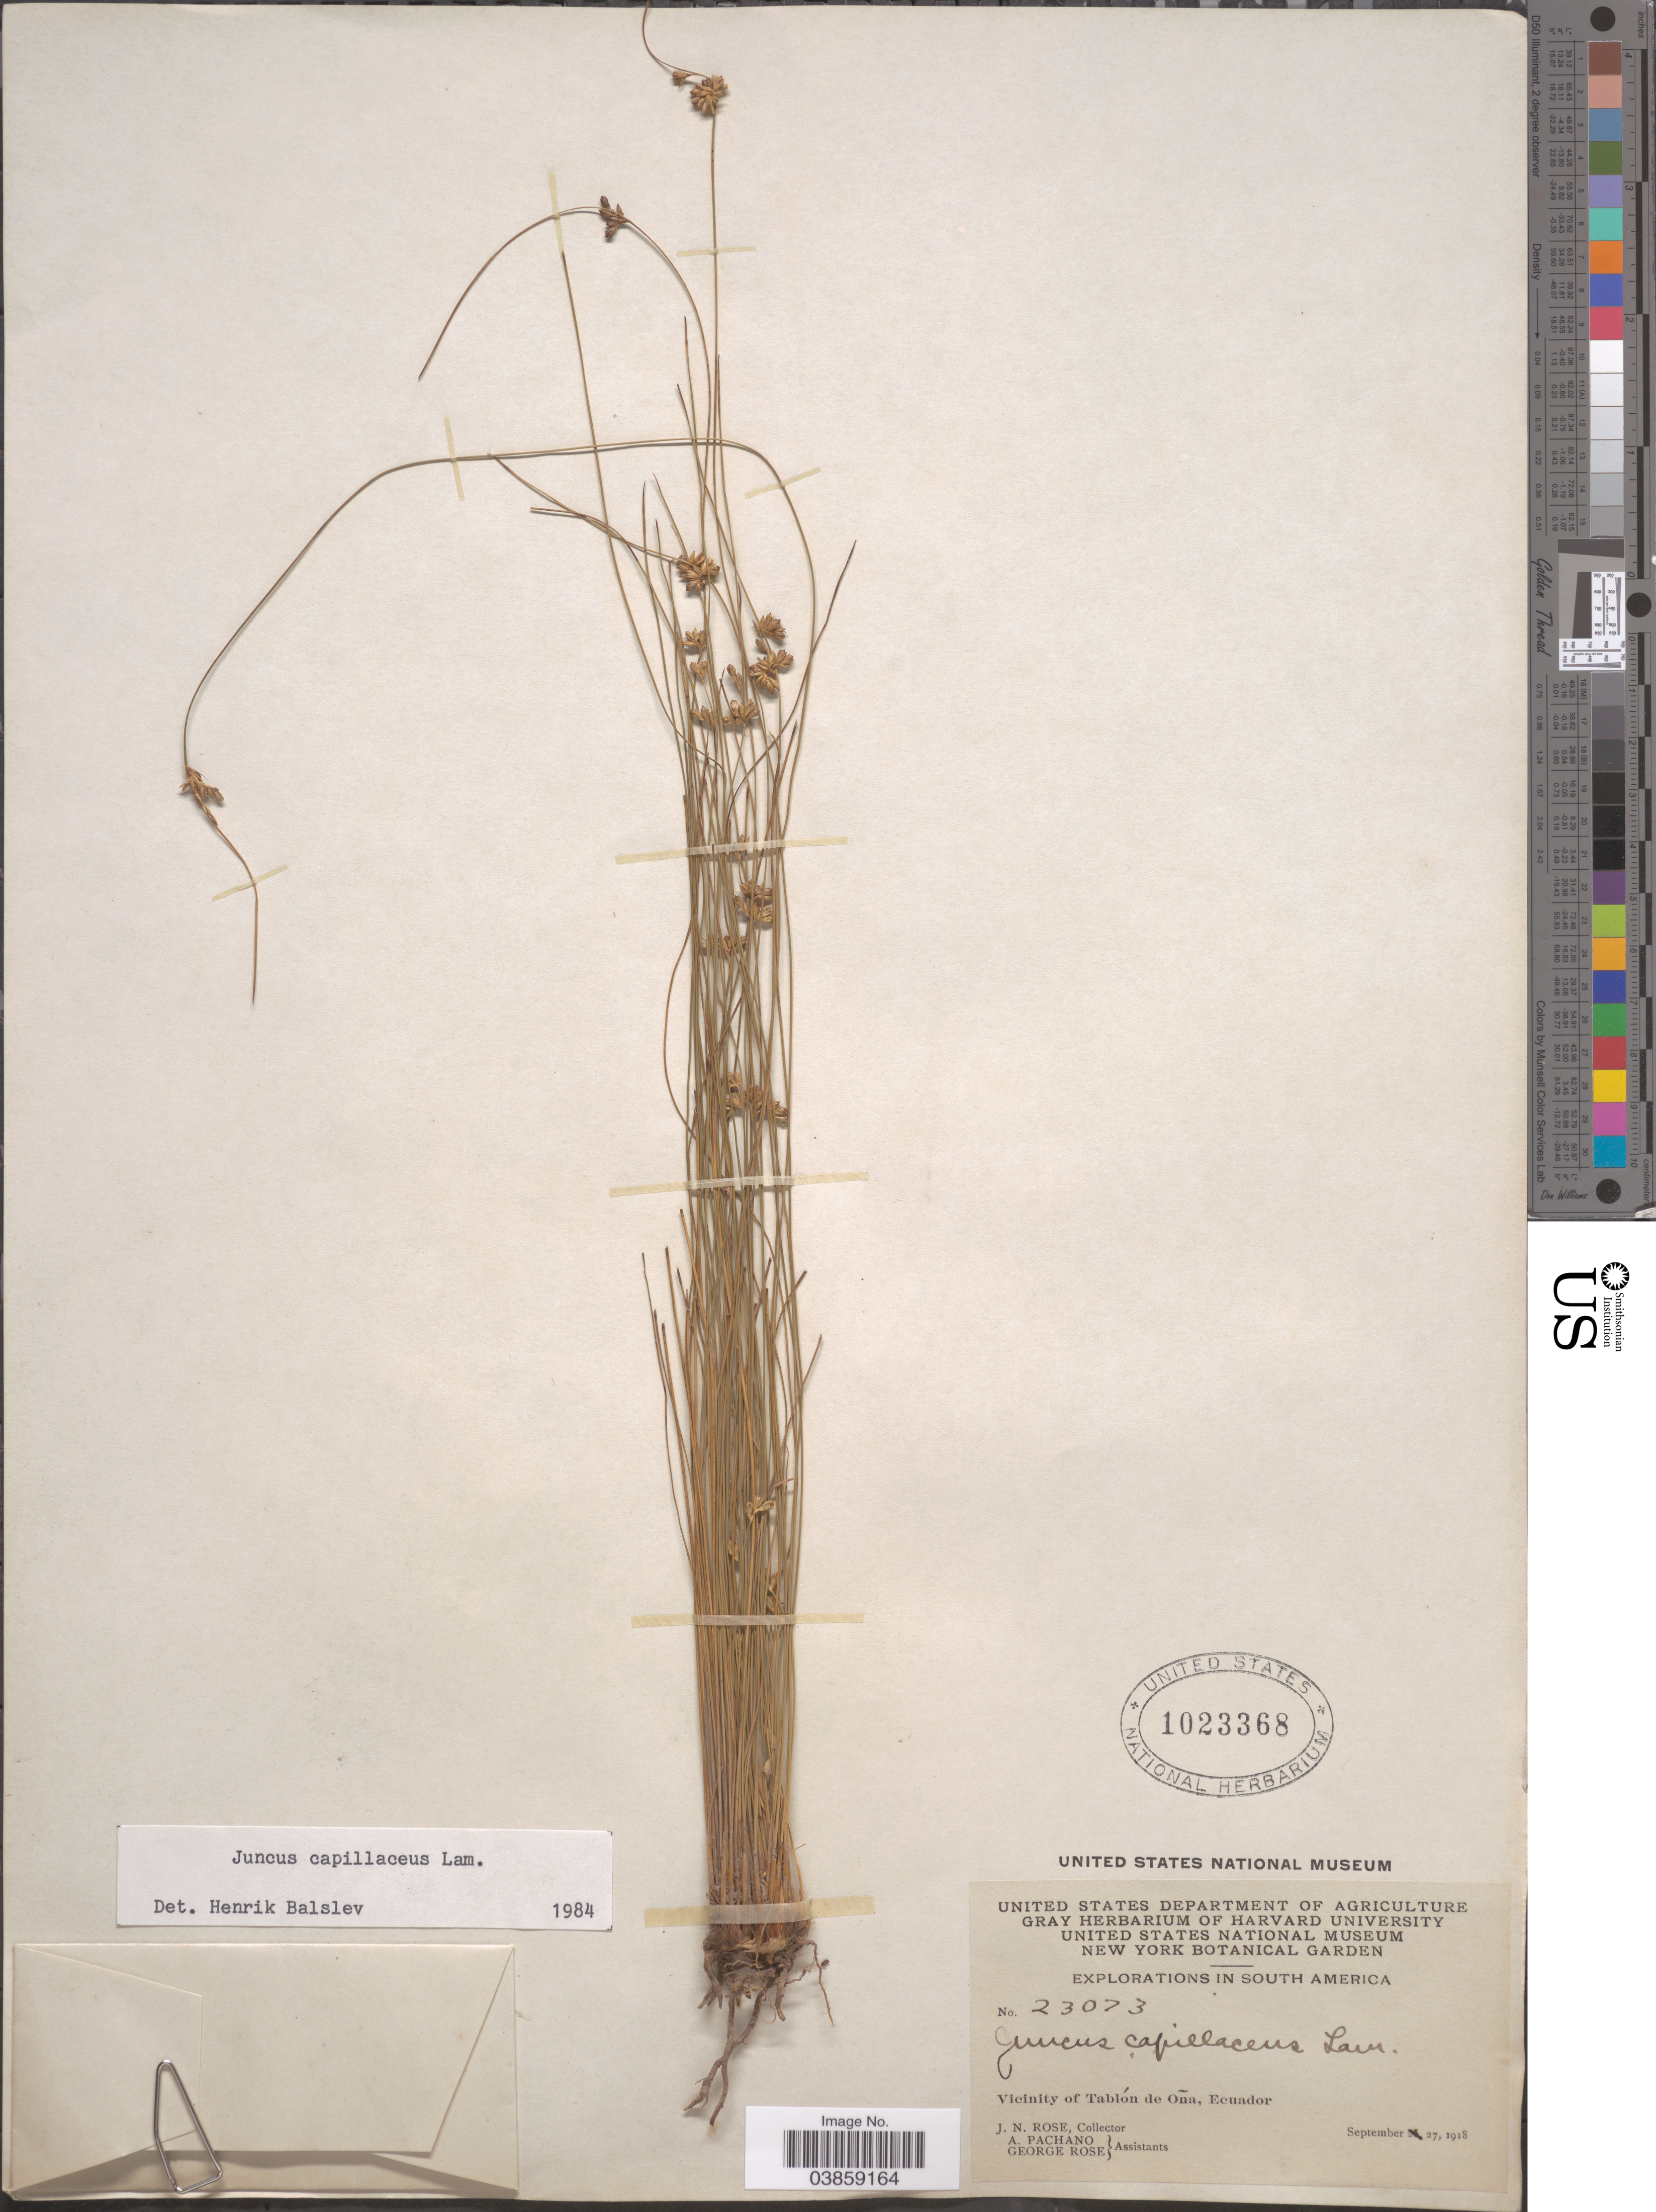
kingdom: Plantae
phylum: Tracheophyta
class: Liliopsida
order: Poales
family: Juncaceae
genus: Juncus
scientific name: Juncus capillaceus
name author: Lam.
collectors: J. N. Rose, A. Pachano & G. Rose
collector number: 23073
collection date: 1918-09-27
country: Ecuador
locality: Vicinity of Tablón de Oña.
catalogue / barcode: US 1023368